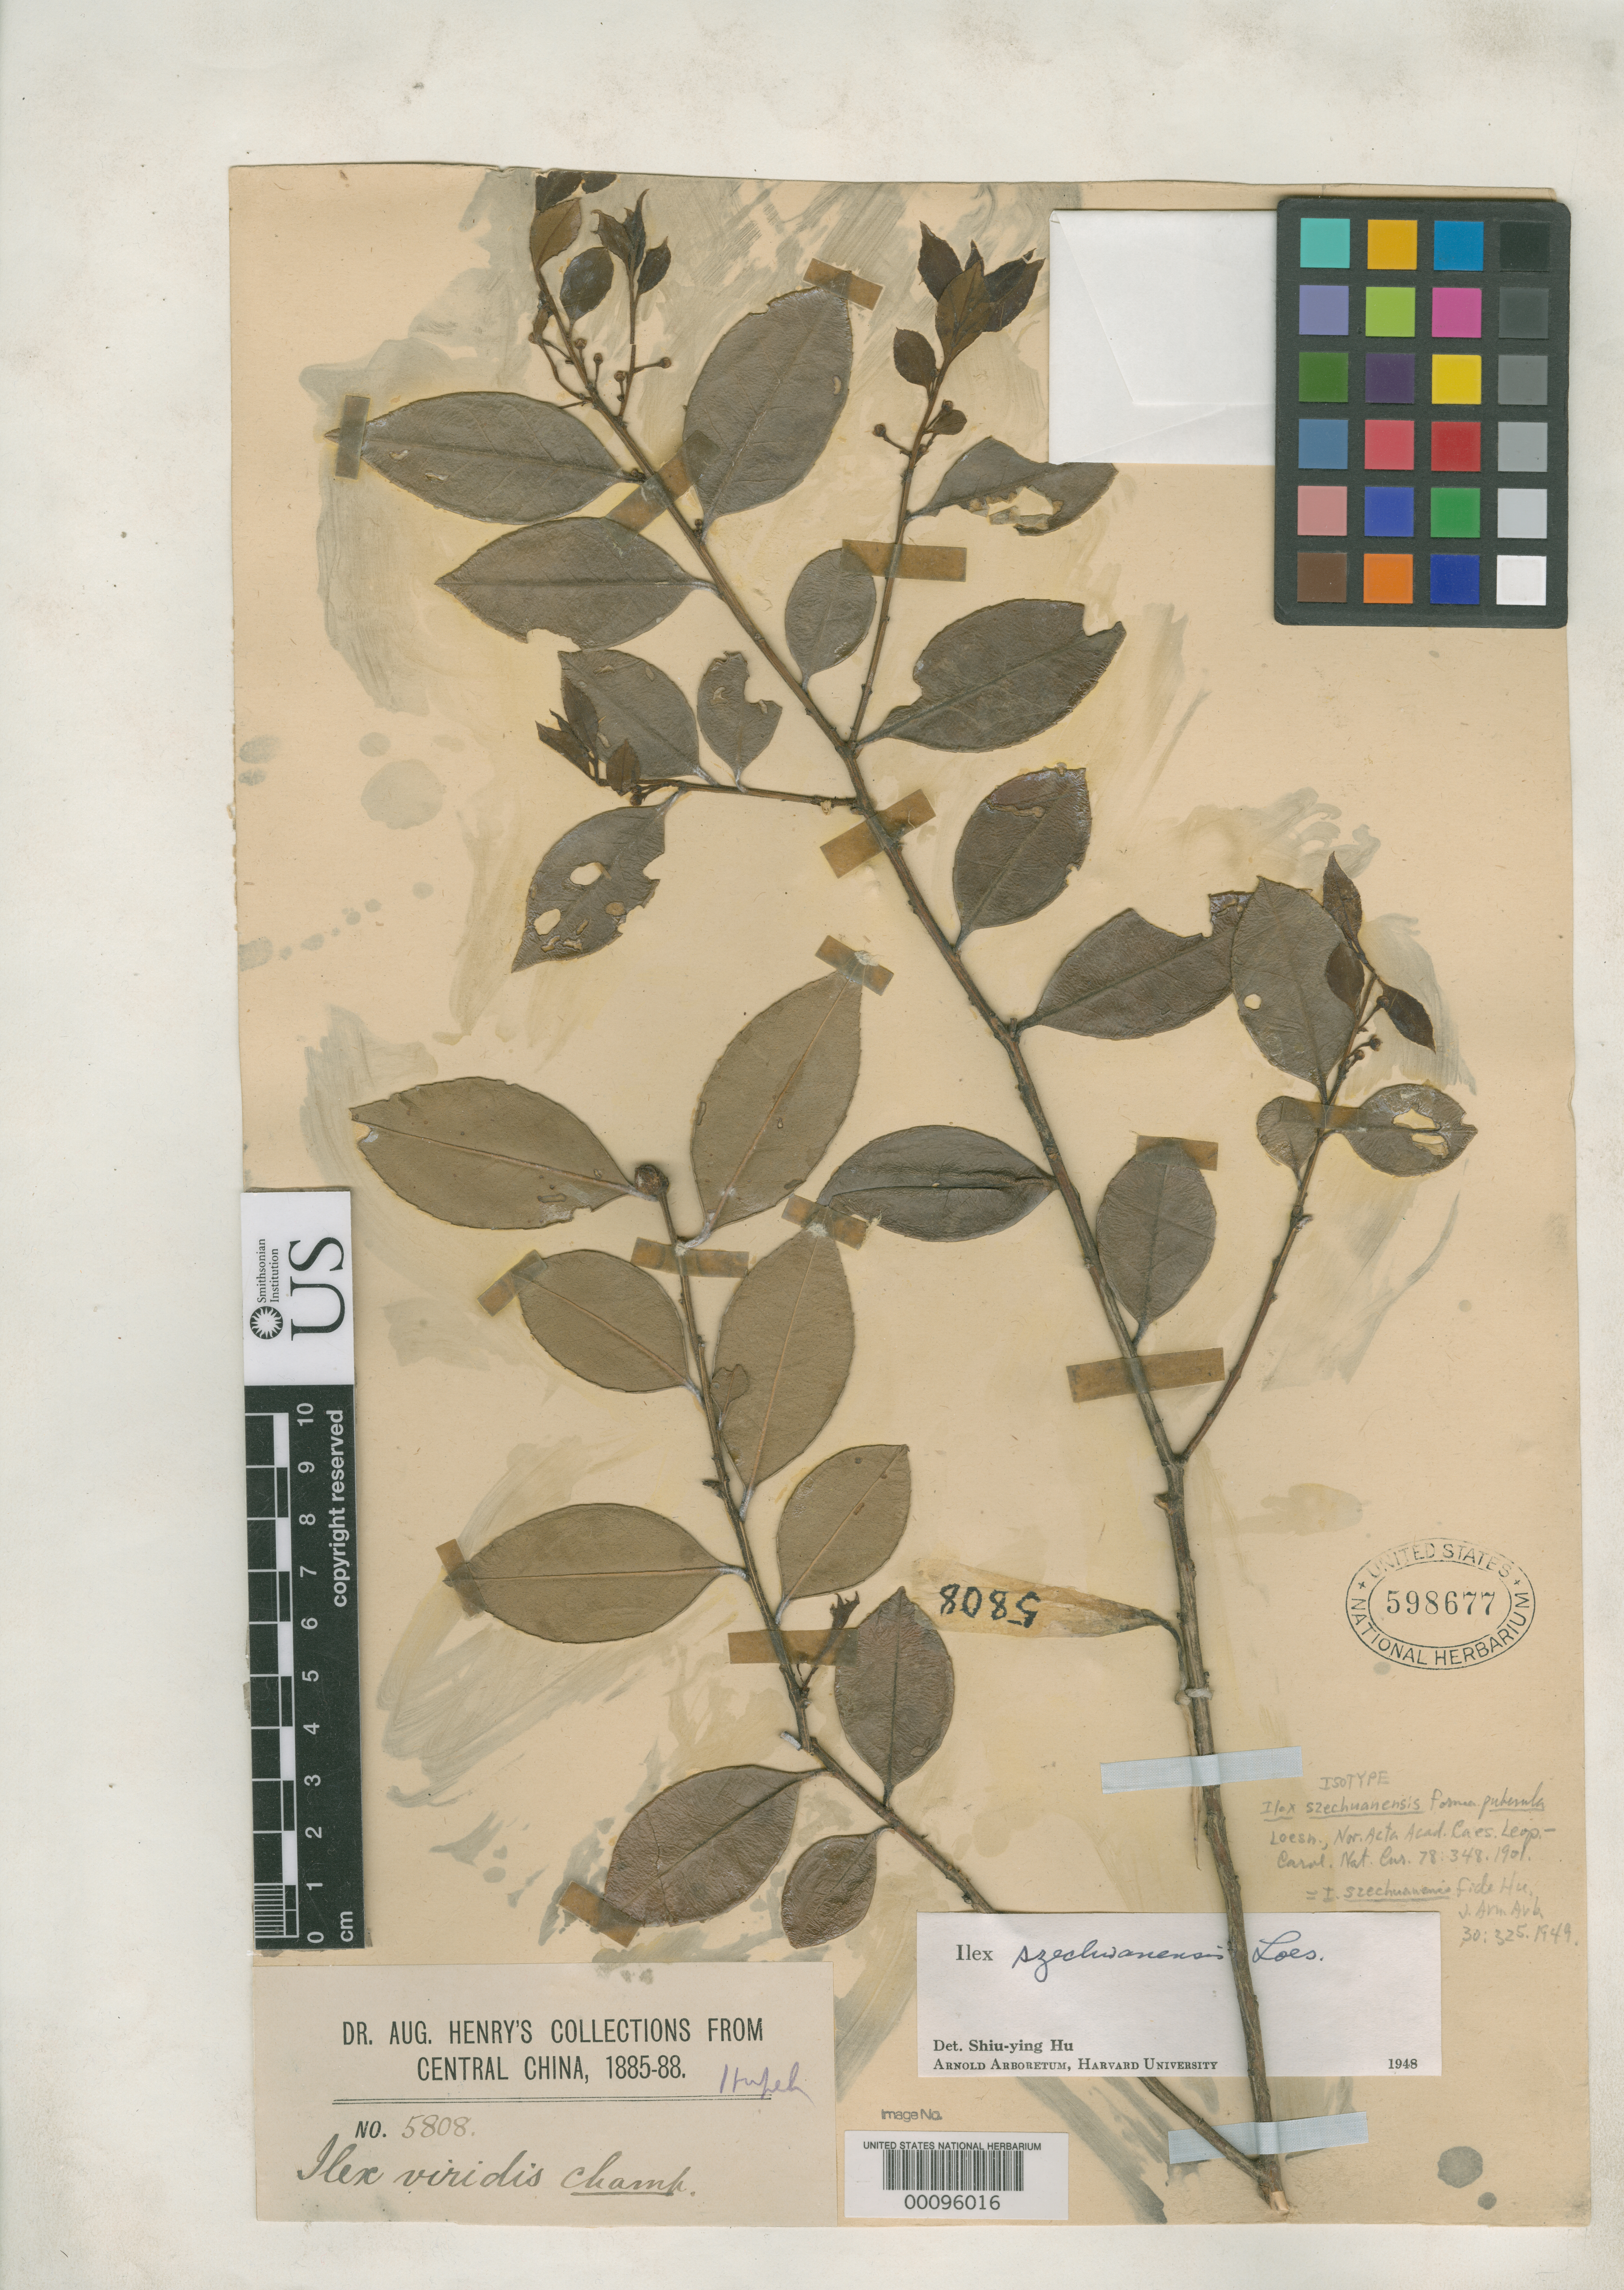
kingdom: Plantae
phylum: Tracheophyta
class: Magnoliopsida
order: Aquifoliales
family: Aquifoliaceae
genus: Ilex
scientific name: Ilex szechwanensis f. puberula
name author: Loes.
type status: Isotype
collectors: A. Henry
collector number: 5808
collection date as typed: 1855 to -- --- 1888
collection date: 1855/1888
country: China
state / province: Hubei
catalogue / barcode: US 598677